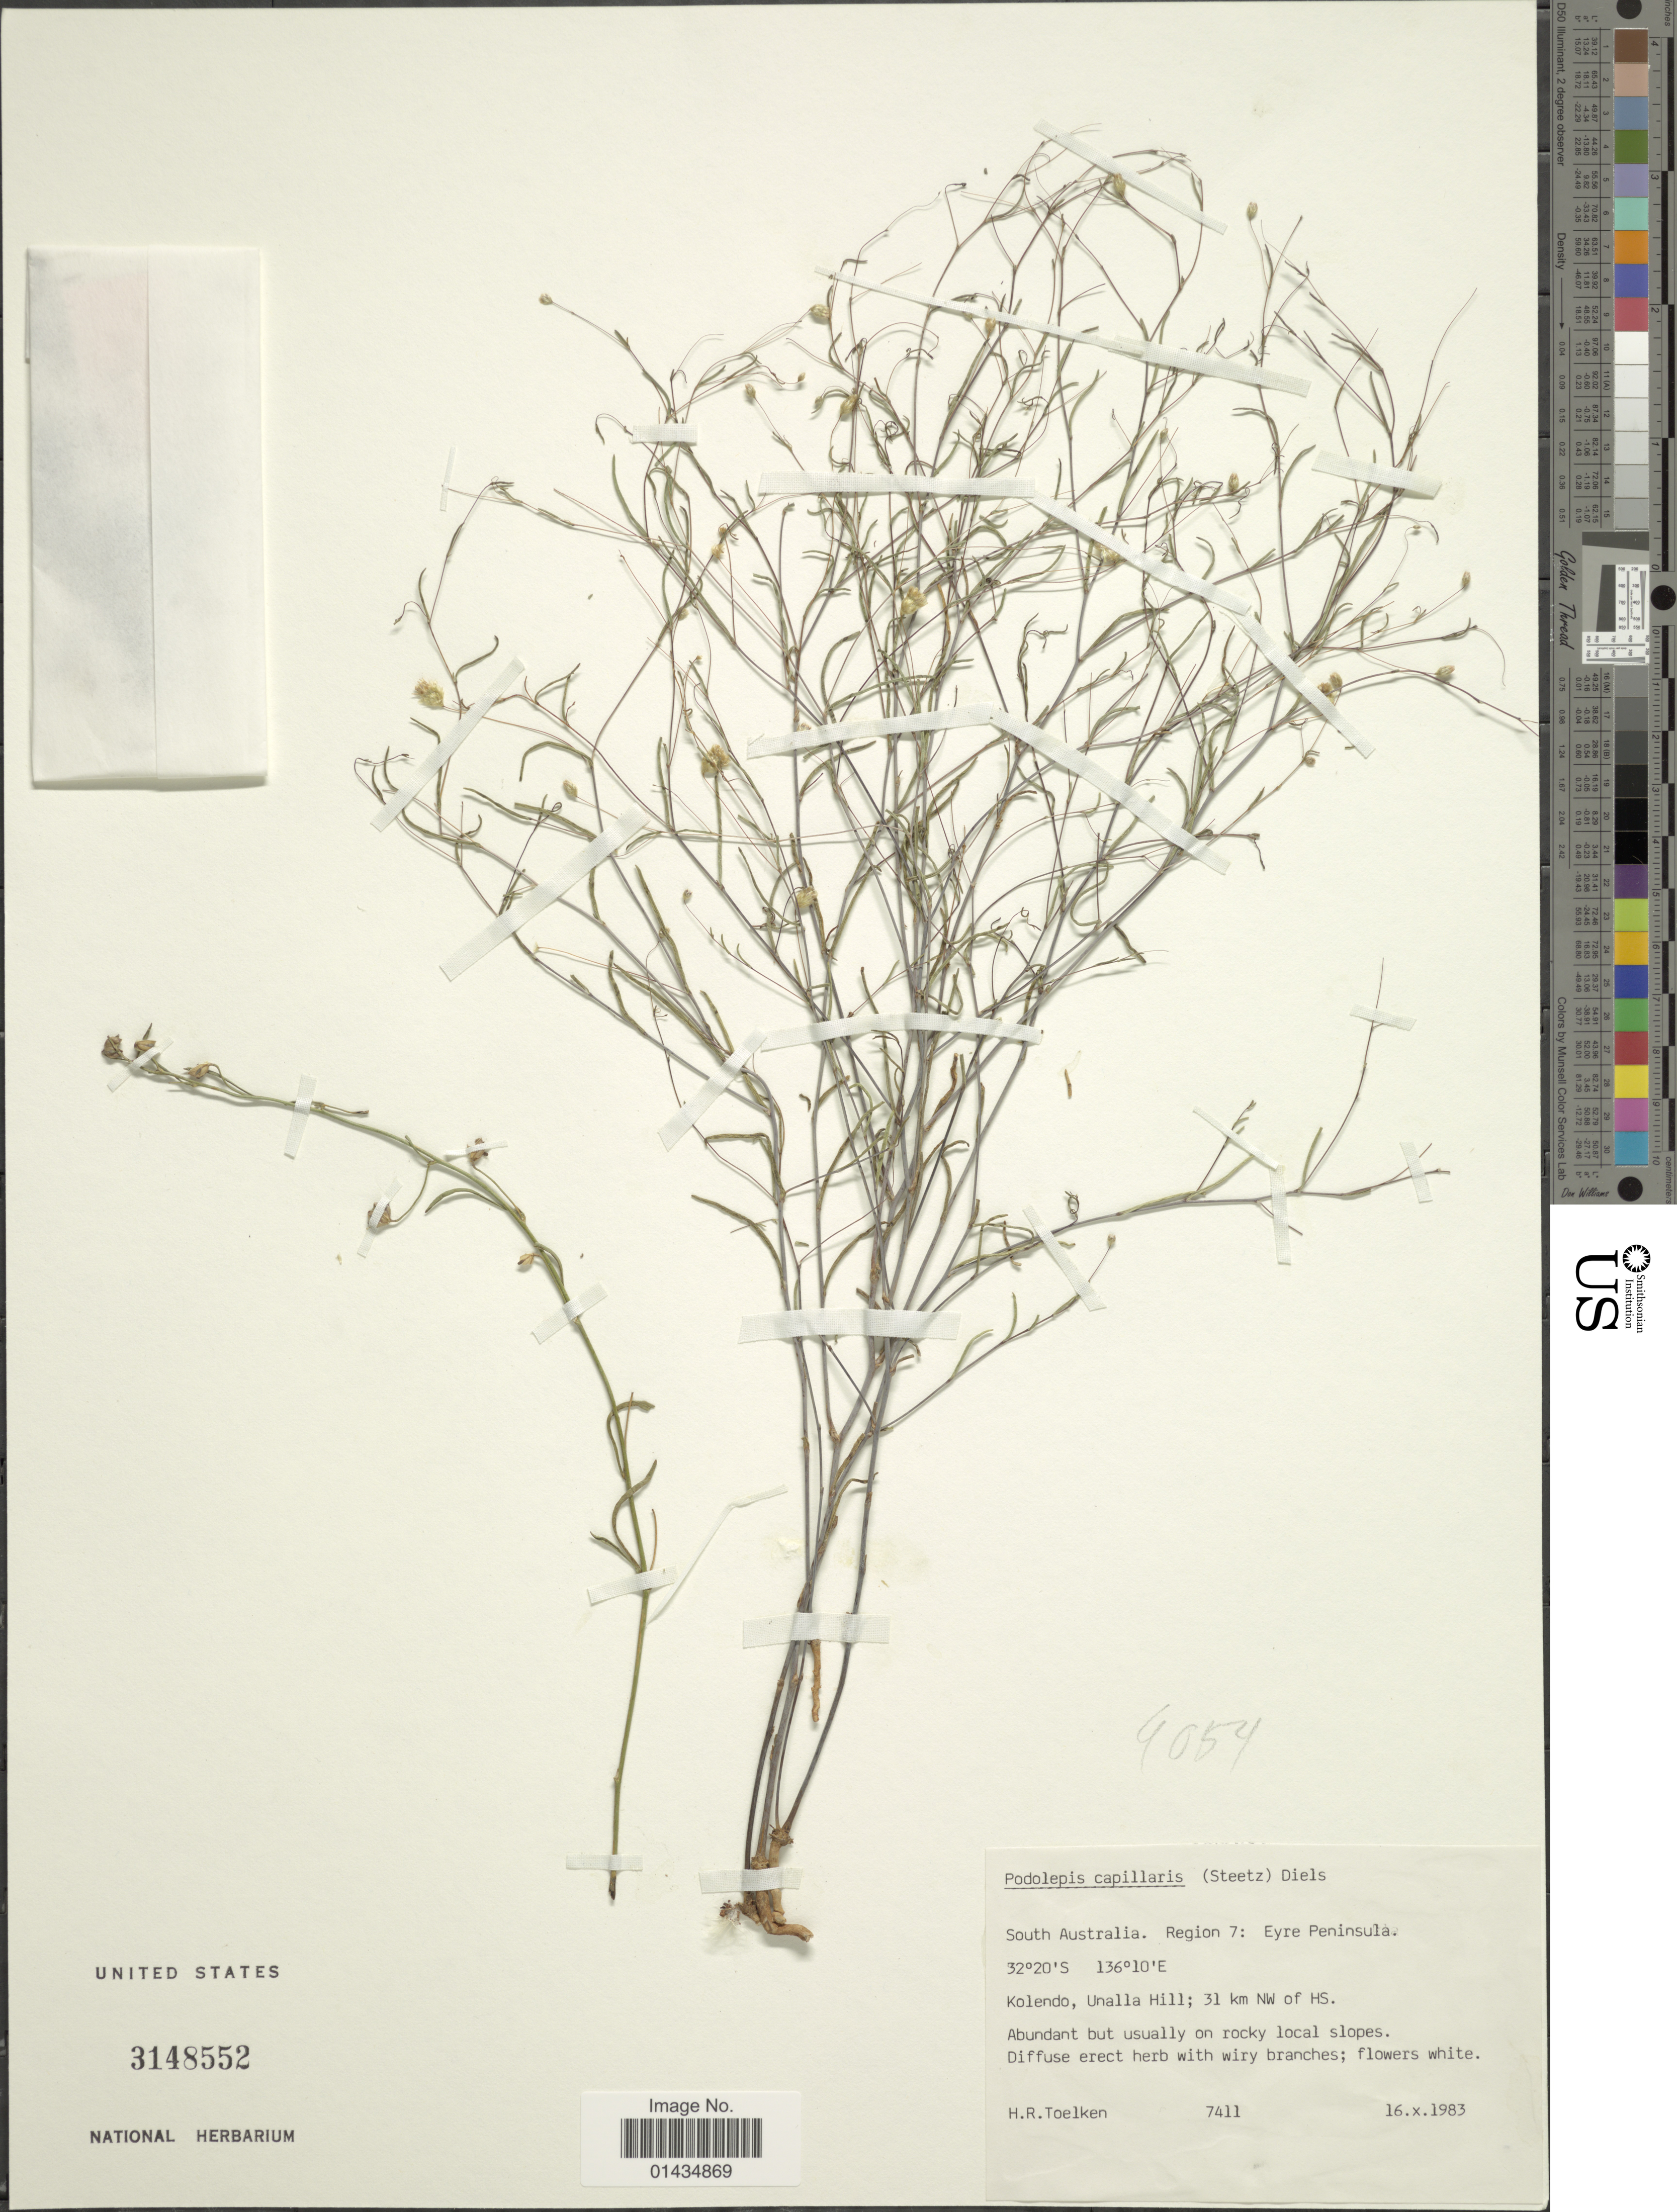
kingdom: Plantae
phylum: Tracheophyta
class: Magnoliopsida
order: Asterales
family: Asteraceae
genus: Podolepis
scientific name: Podolepis capillaris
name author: (Steetz) Diels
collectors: H. R. Tölken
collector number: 741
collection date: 1983-10-16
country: Australia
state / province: South Australia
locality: Region 7: Eyre Peninsula, Kolendo, Unalla Hill; 31 km NW of HS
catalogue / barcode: US 3148552